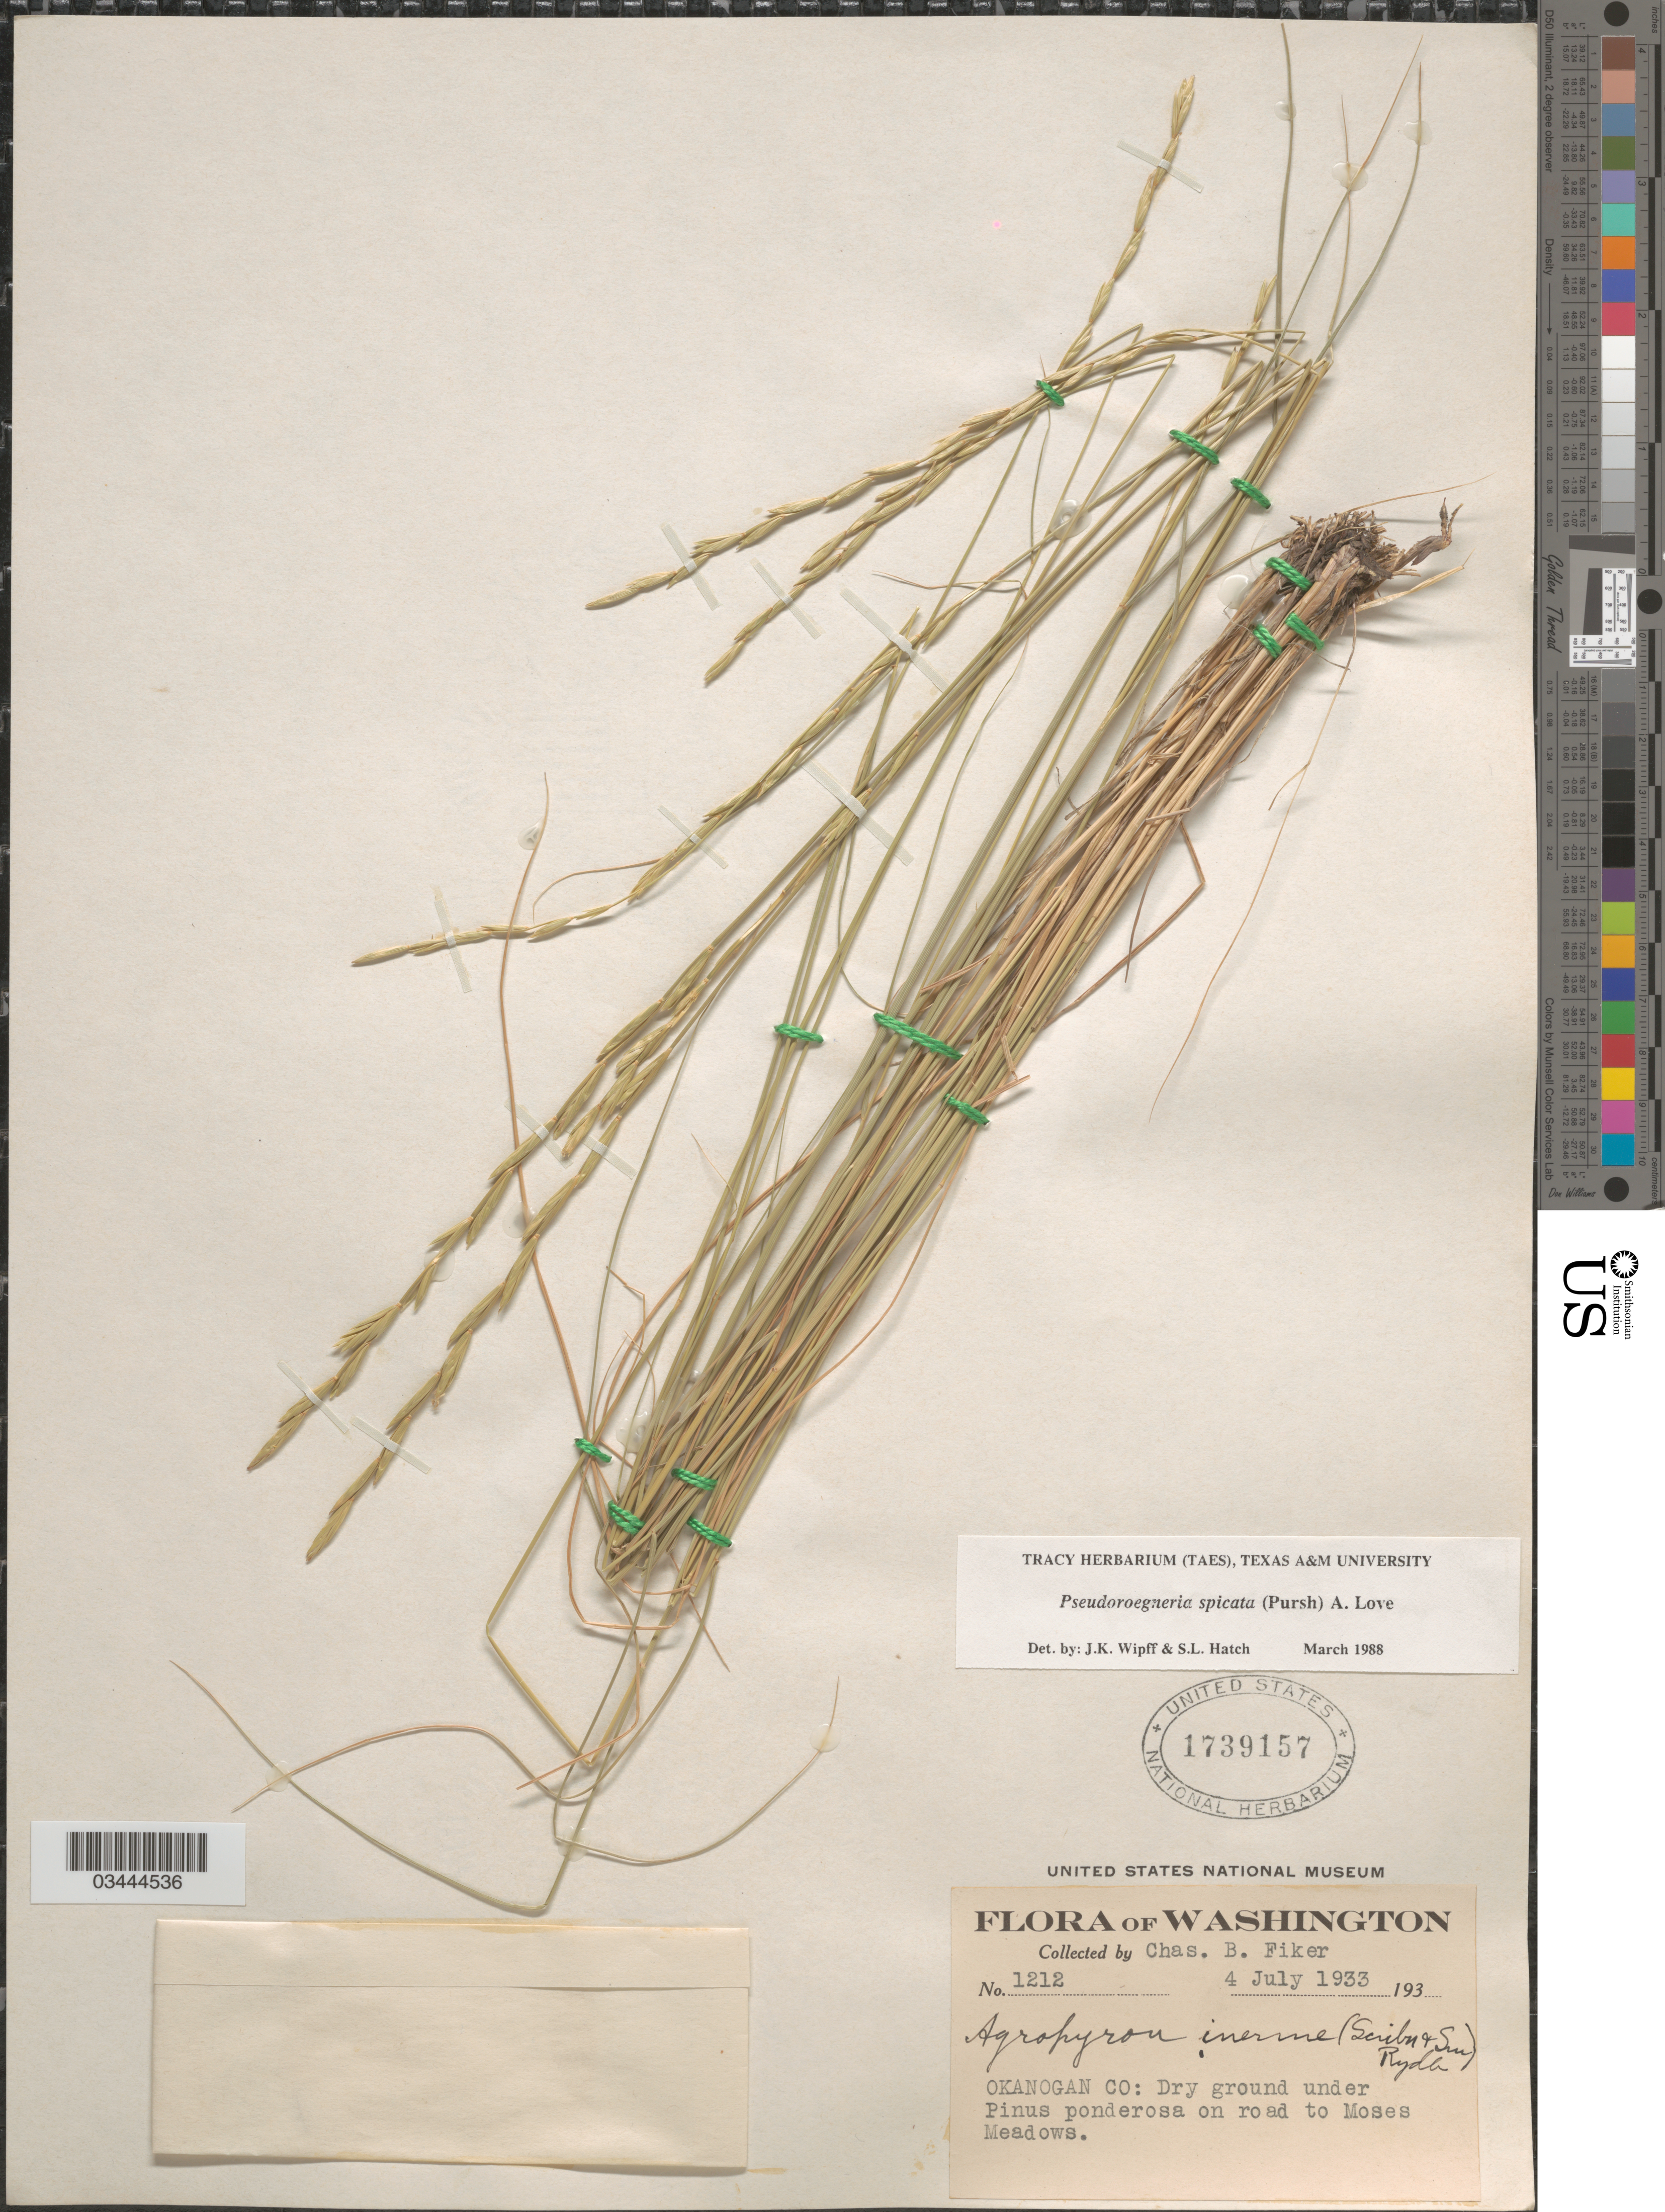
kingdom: Plantae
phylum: Tracheophyta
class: Liliopsida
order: Poales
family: Poaceae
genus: Pseudoroegneria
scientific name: Pseudoroegneria spicata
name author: (Pursh) Á. Löve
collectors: C. Fiker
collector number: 1212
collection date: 1933-07-04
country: United States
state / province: Washington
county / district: Okanogan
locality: Okanogan Co: Dry ground under Pinus ponderosa on road to Moses Meadows.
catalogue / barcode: US 1739157